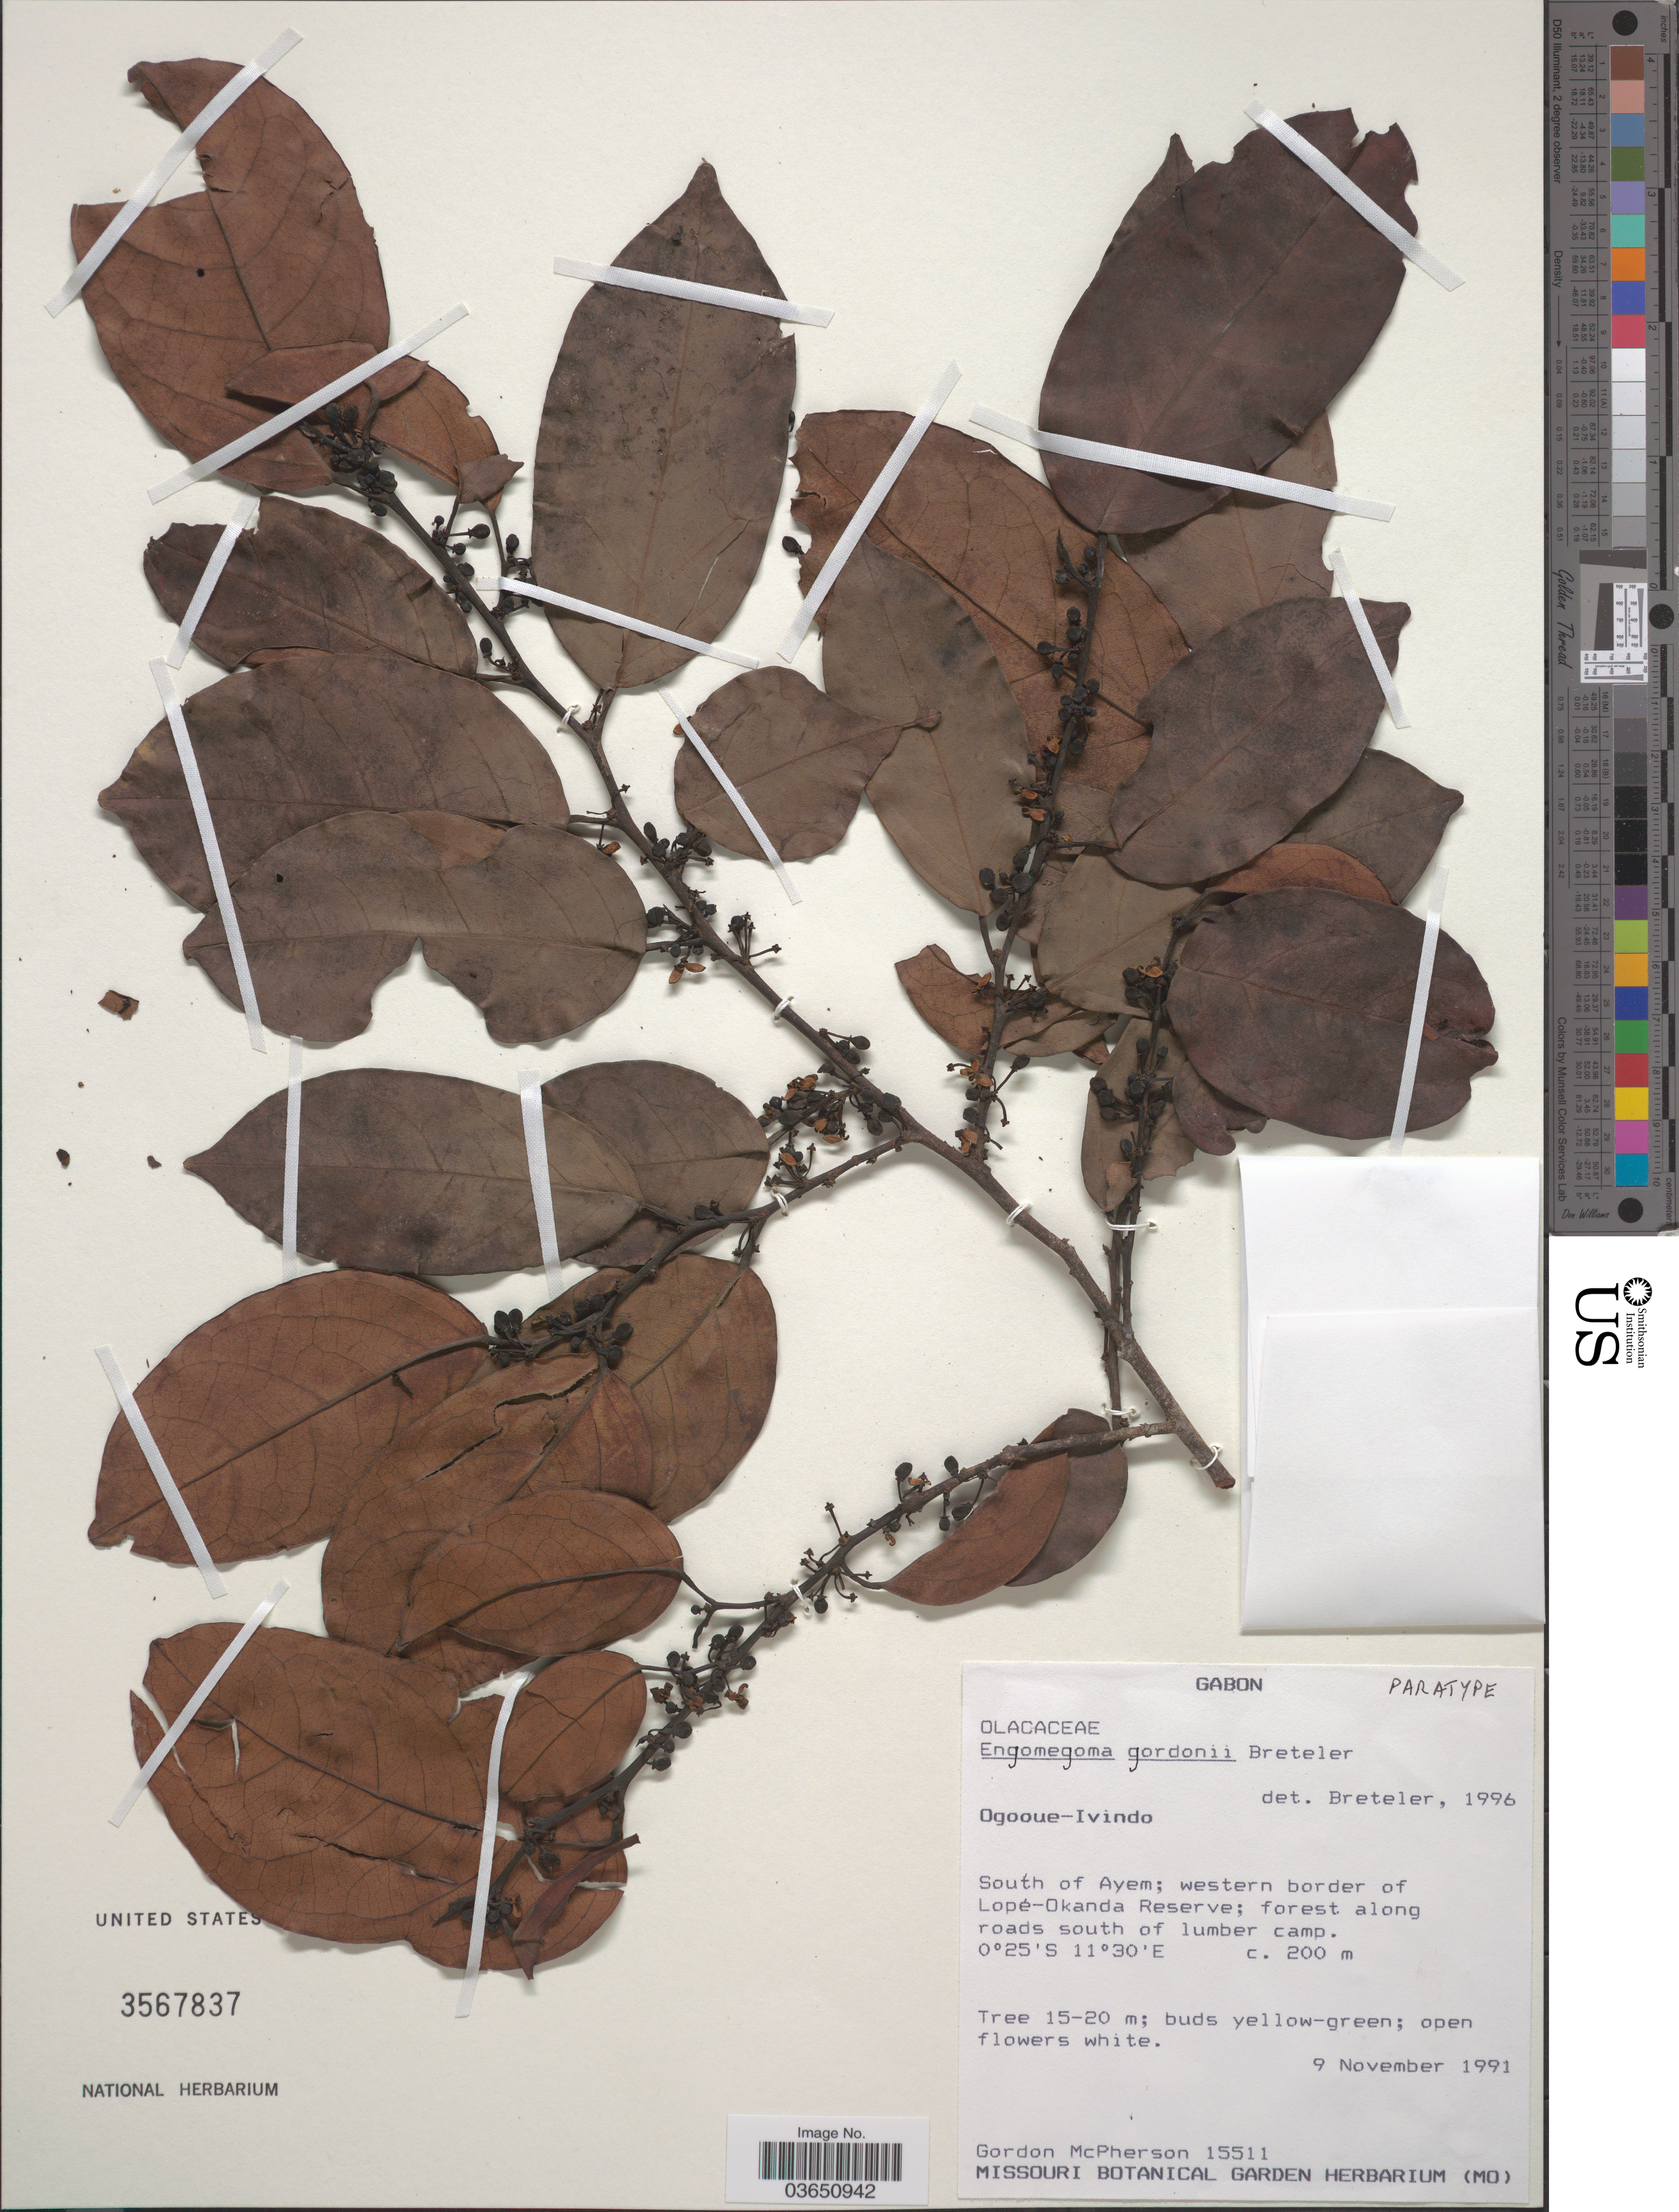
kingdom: Plantae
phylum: Tracheophyta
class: Magnoliopsida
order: Santalales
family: Strombosiaceae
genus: Engomegoma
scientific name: Engomegoma gordonii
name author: Breteler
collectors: G. McPherson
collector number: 15511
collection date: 1991-11-09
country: Gabon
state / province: Ogooue-Ivindo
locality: South of Ayem; western border of Lopé-Okanda Reserve; forest along roads south of lumber camp.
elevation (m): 200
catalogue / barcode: US 3567837